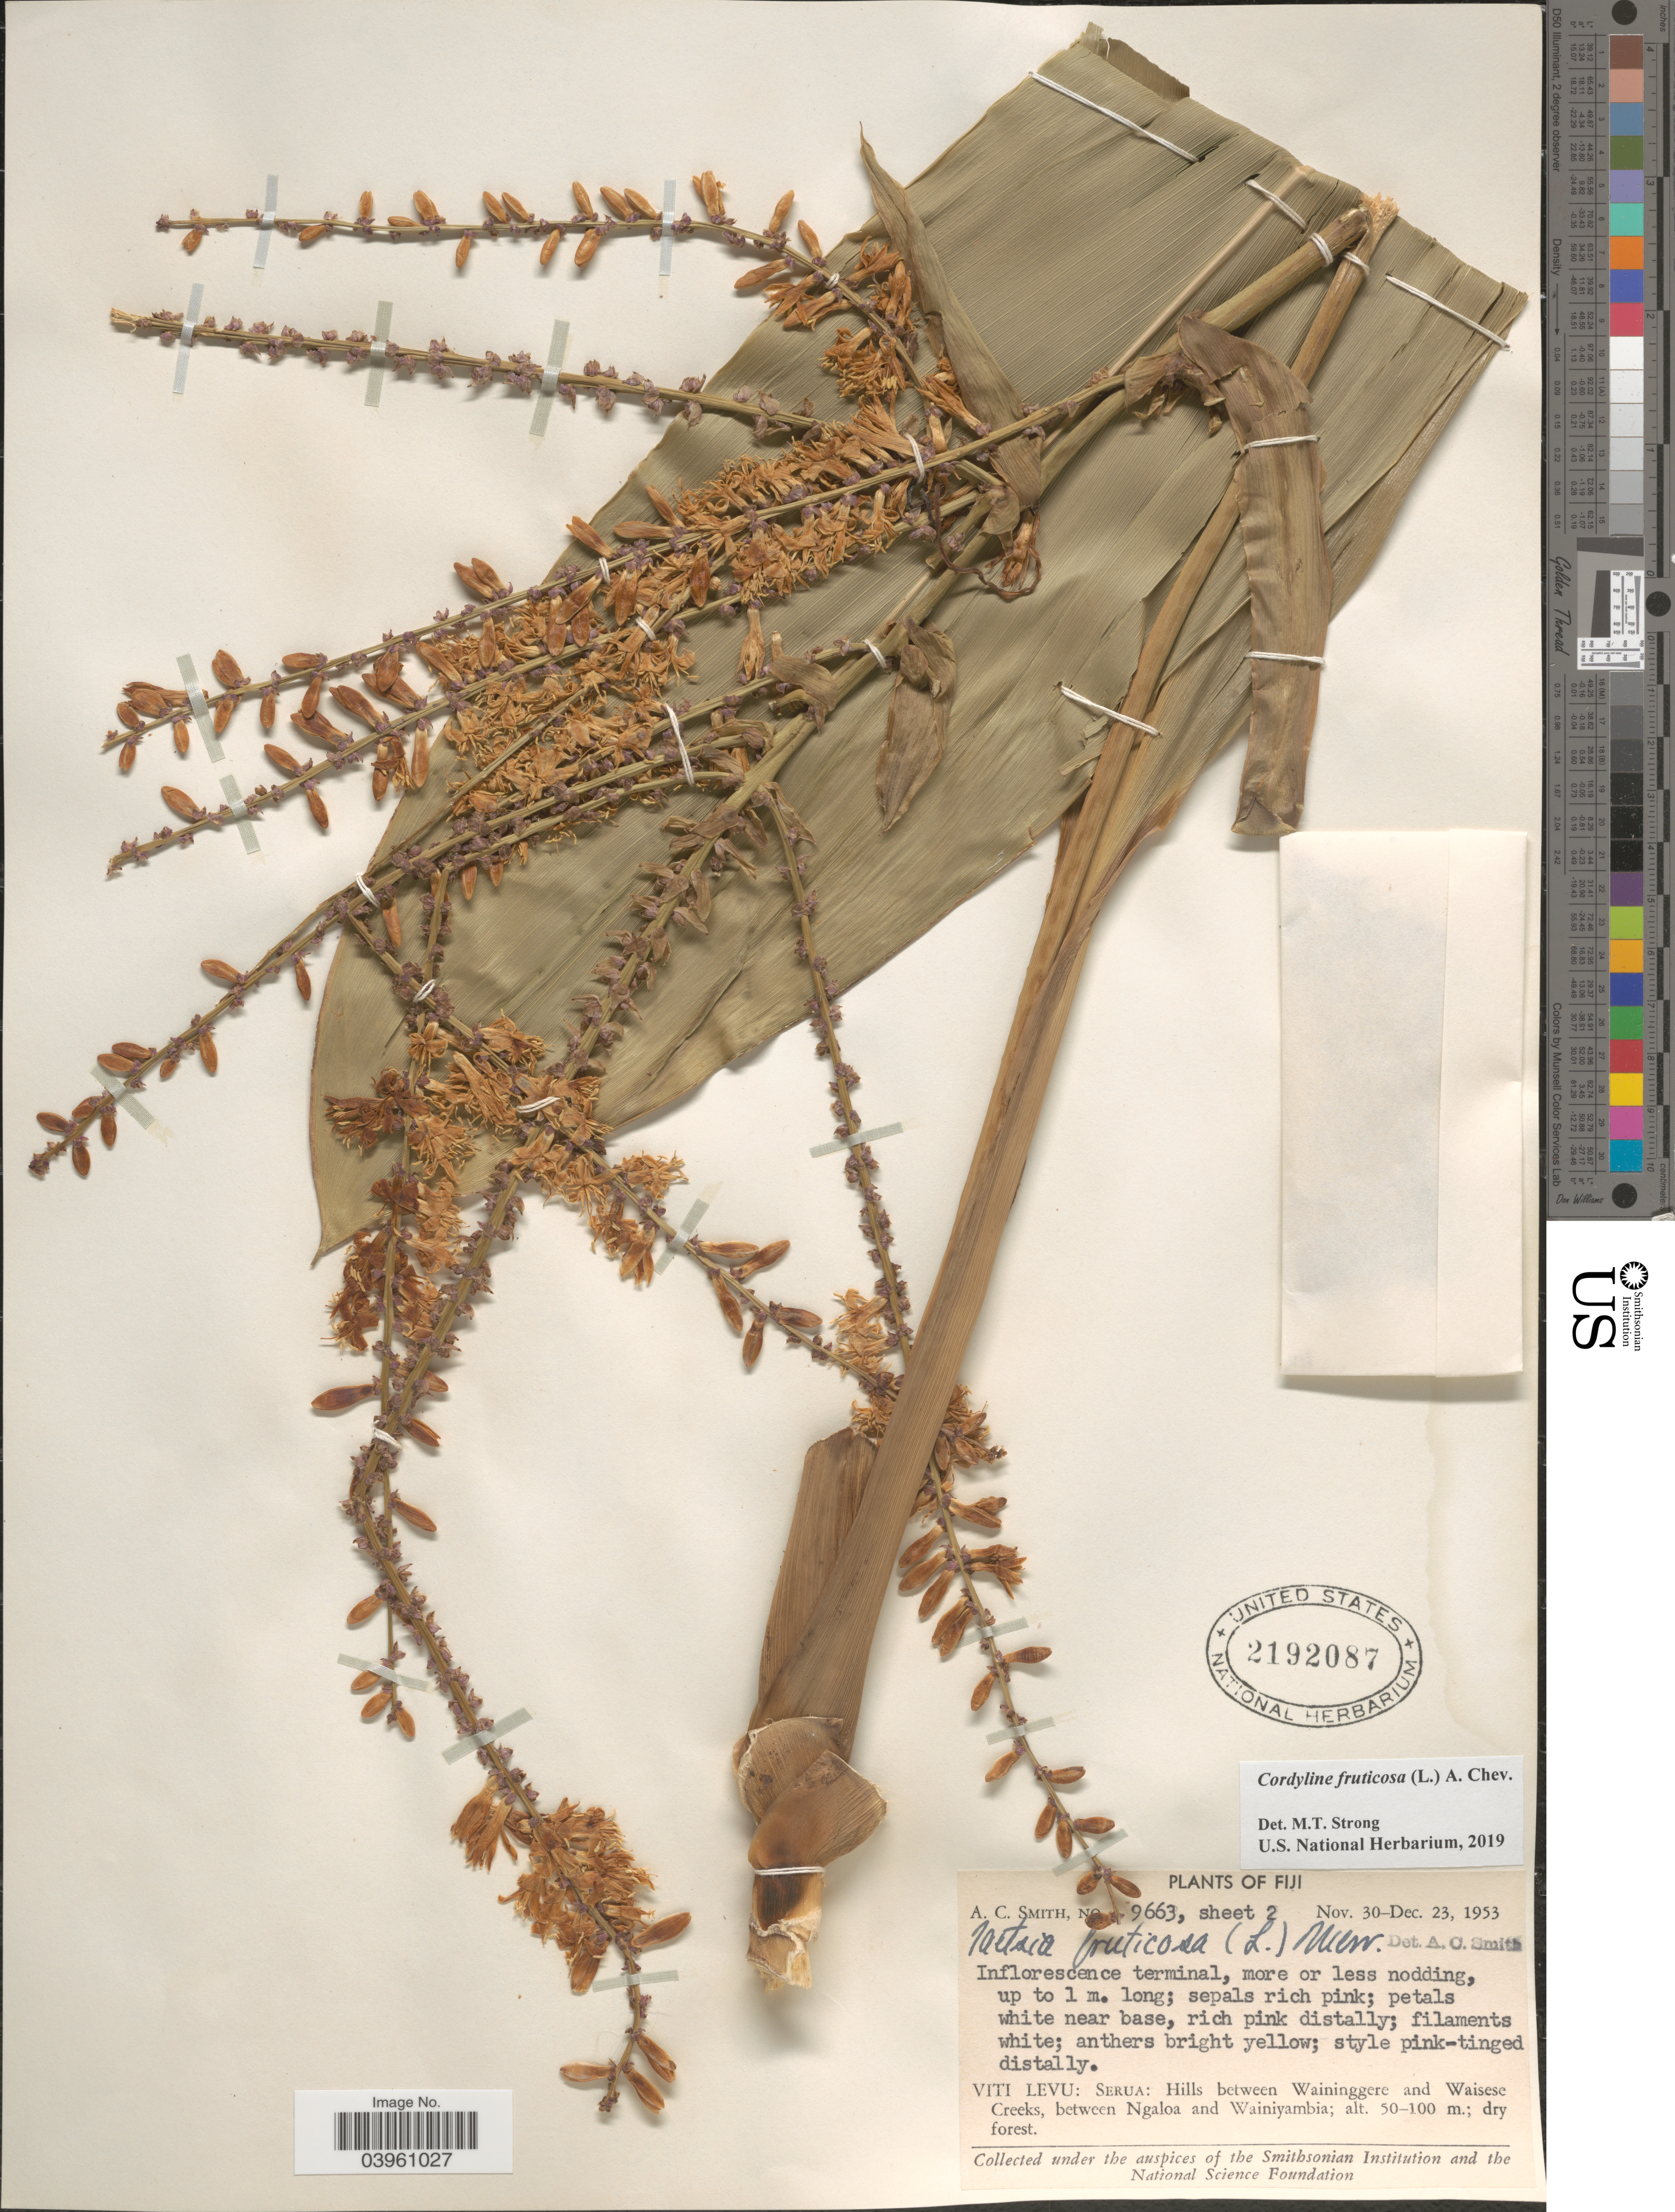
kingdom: Plantae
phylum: Tracheophyta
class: Liliopsida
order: Asparagales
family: Asparagaceae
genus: Cordyline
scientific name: Cordyline fruticosa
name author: (L.) A. Chev.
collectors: A. C. Smith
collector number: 9663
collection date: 1953-11-30/1953-12-23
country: Fiji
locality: Viti Levu: Serua: Hills between Waininggere and Waisese Creeks, between Ngaloa and Wainiyambia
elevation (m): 50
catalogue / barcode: US 2192087